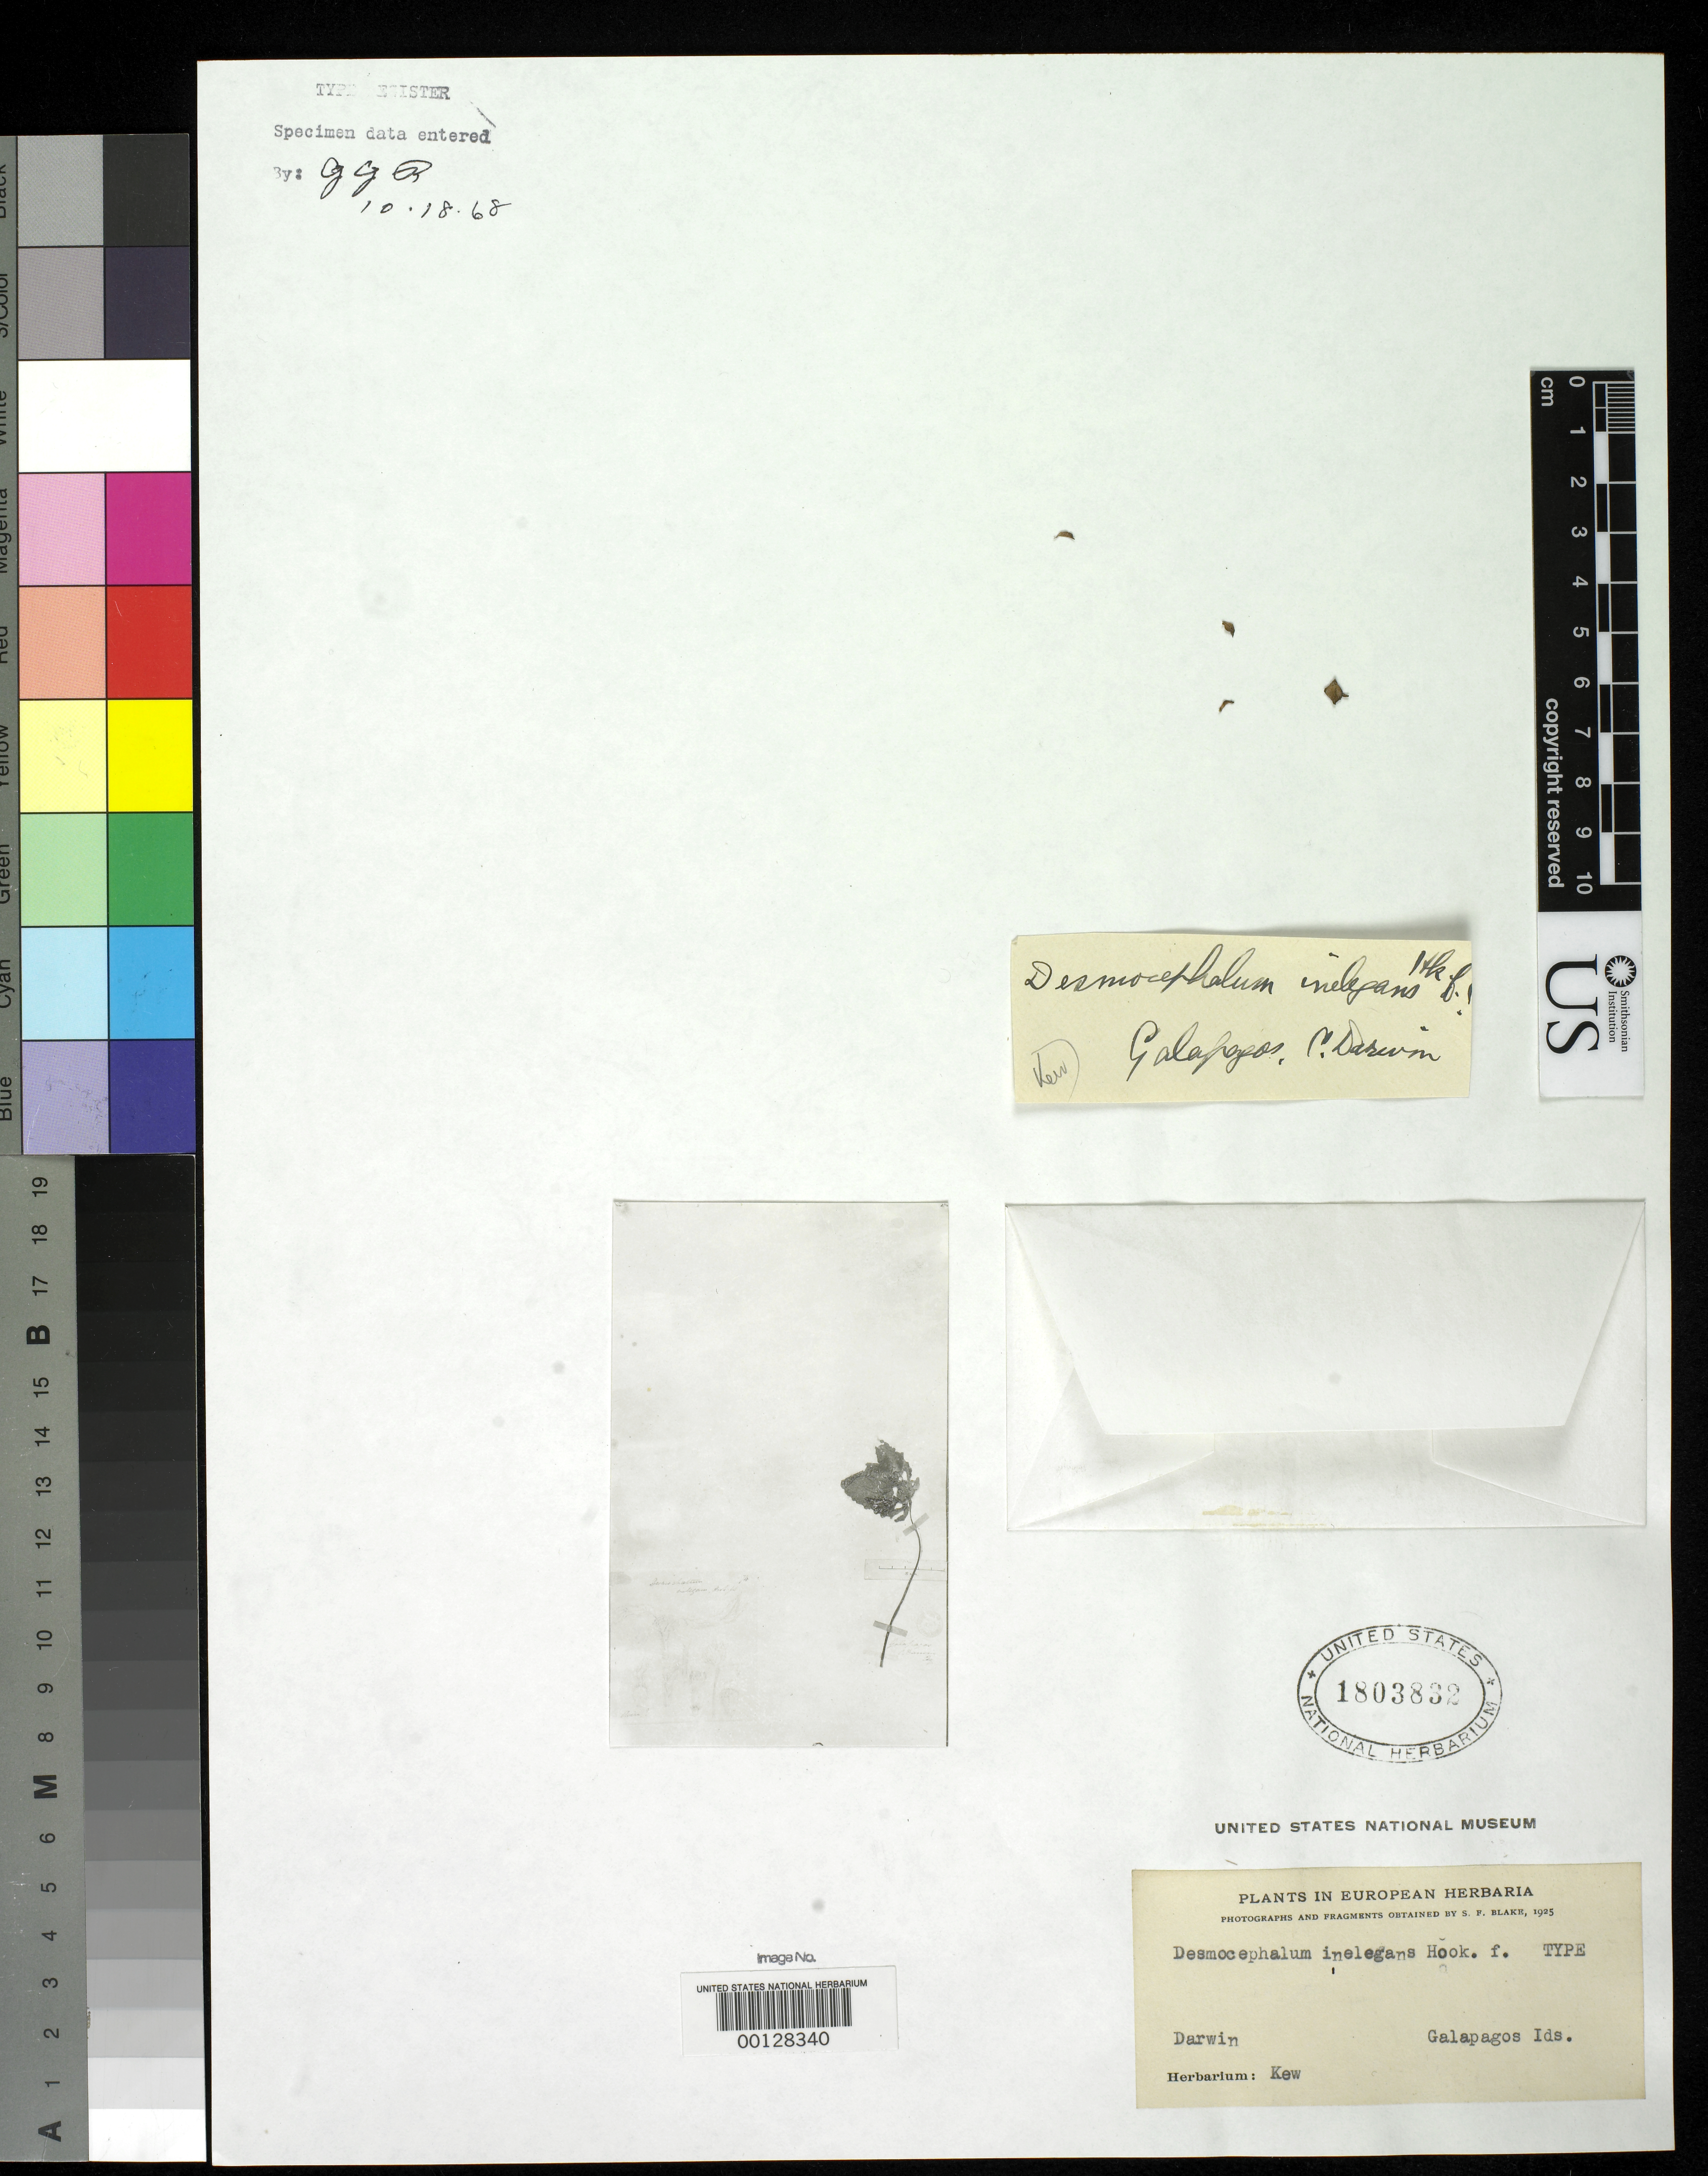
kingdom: Plantae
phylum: Tracheophyta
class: Magnoliopsida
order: Asterales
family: Asteraceae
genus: Desmocephalum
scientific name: Desmocephalum inelegans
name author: Hook. f.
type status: Type Fragment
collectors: C. Darwin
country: Ecuador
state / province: Colón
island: Galápagos Is.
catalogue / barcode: US 1803832